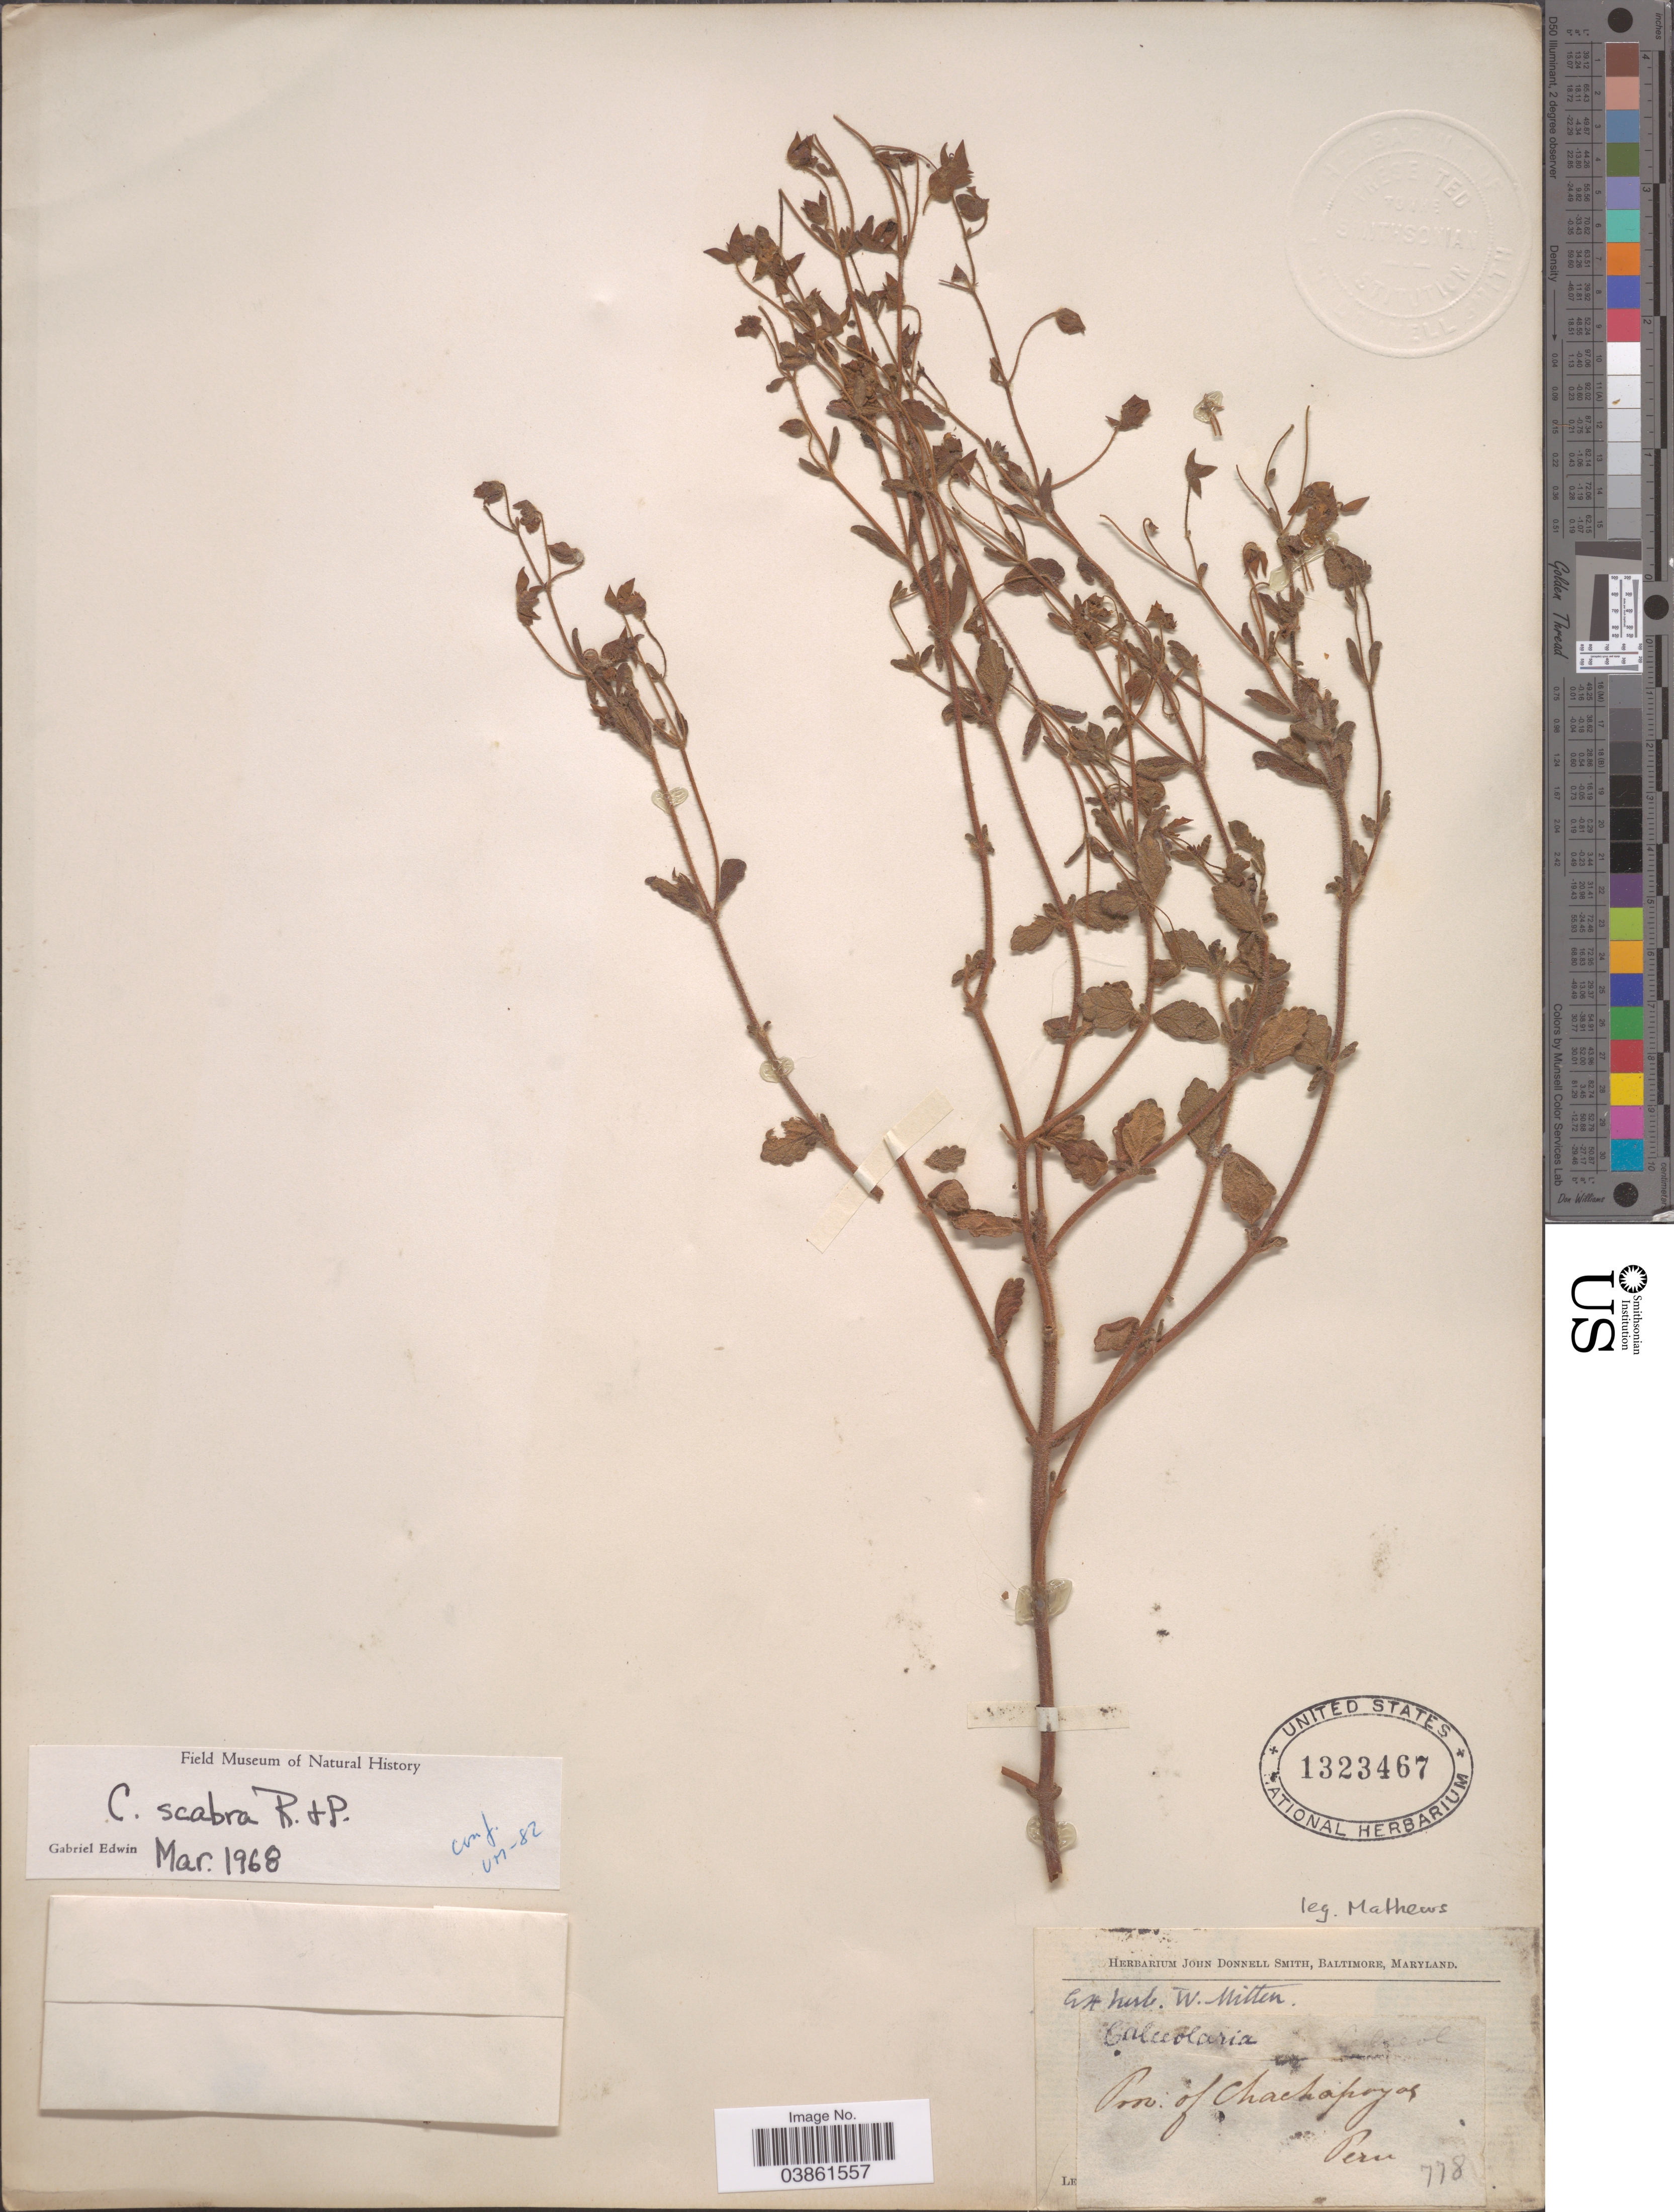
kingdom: Plantae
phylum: Tracheophyta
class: Magnoliopsida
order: Lamiales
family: Calceolariaceae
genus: Calceolaria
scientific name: Calceolaria scabra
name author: Ruiz & Pav.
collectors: -- Mathews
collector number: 778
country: Peru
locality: Prov. of Chachapoyas.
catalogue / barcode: US 1323467